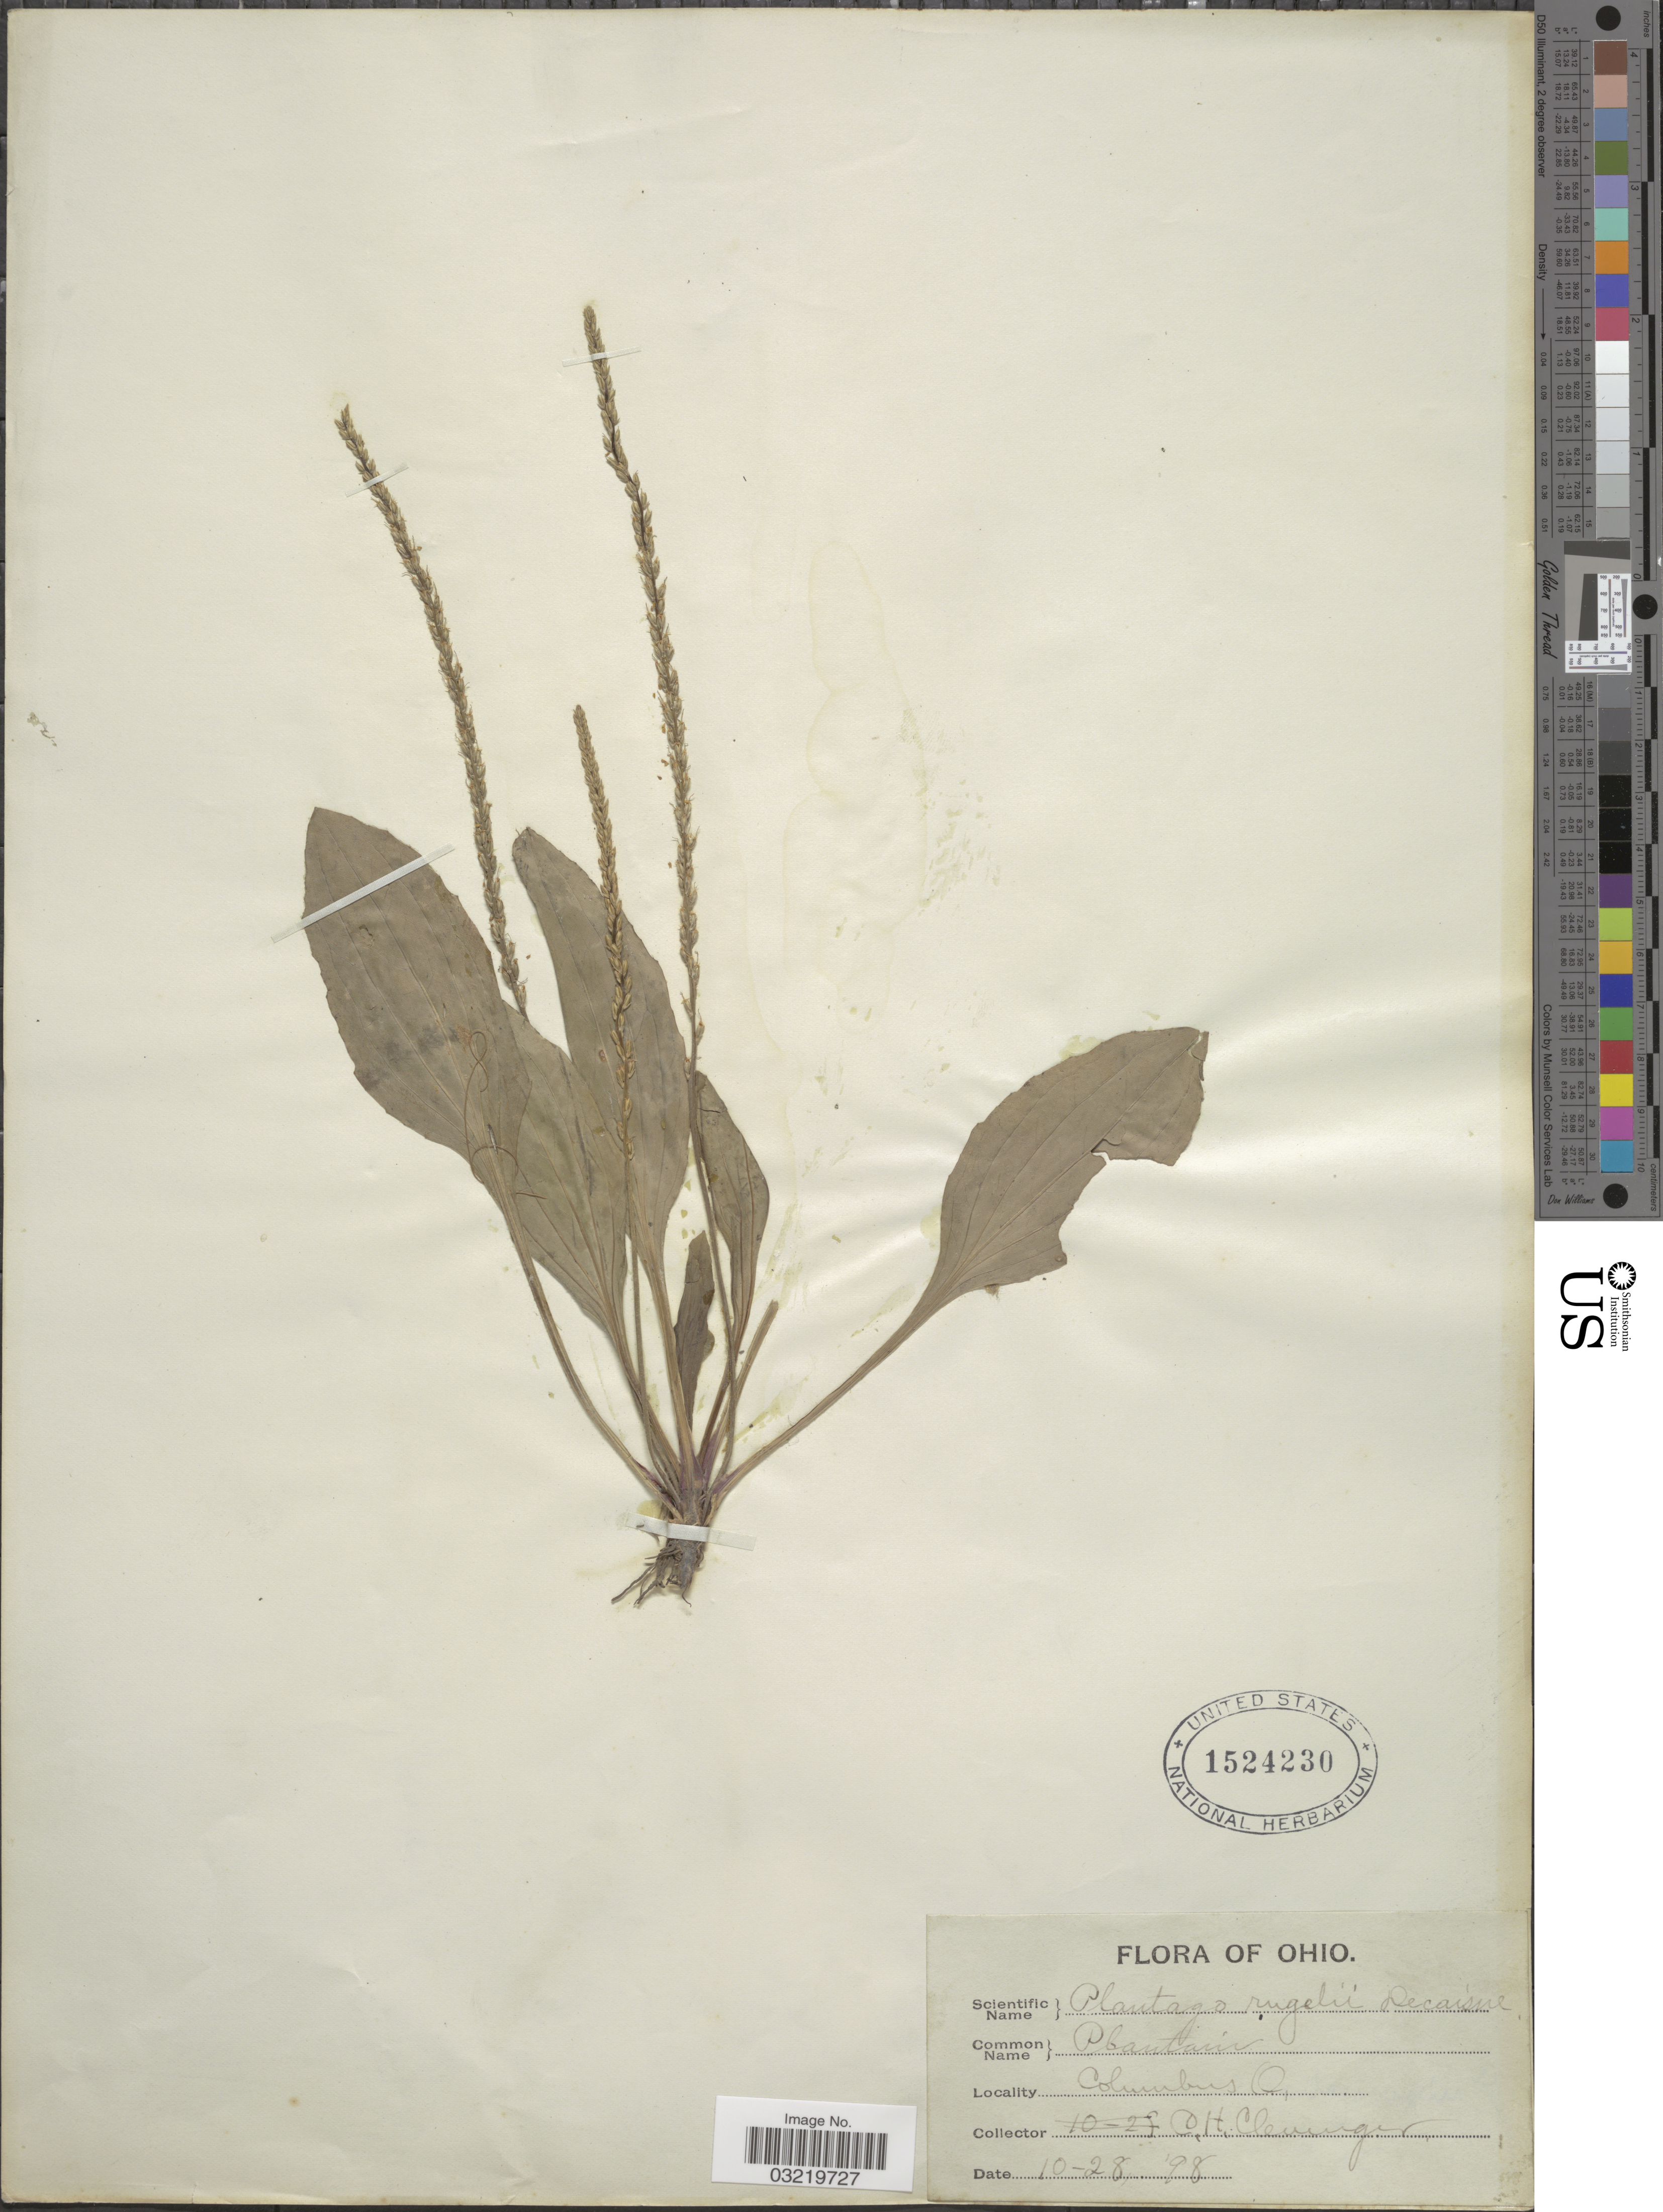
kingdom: Plantae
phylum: Tracheophyta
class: Magnoliopsida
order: Lamiales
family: Plantaginaceae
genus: Plantago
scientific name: Plantago rugelii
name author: Decne.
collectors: C. H. Clevenger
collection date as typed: Transcribed d/m/y: 28/10/98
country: United States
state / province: Ohio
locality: Columbus.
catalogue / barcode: US 1524230